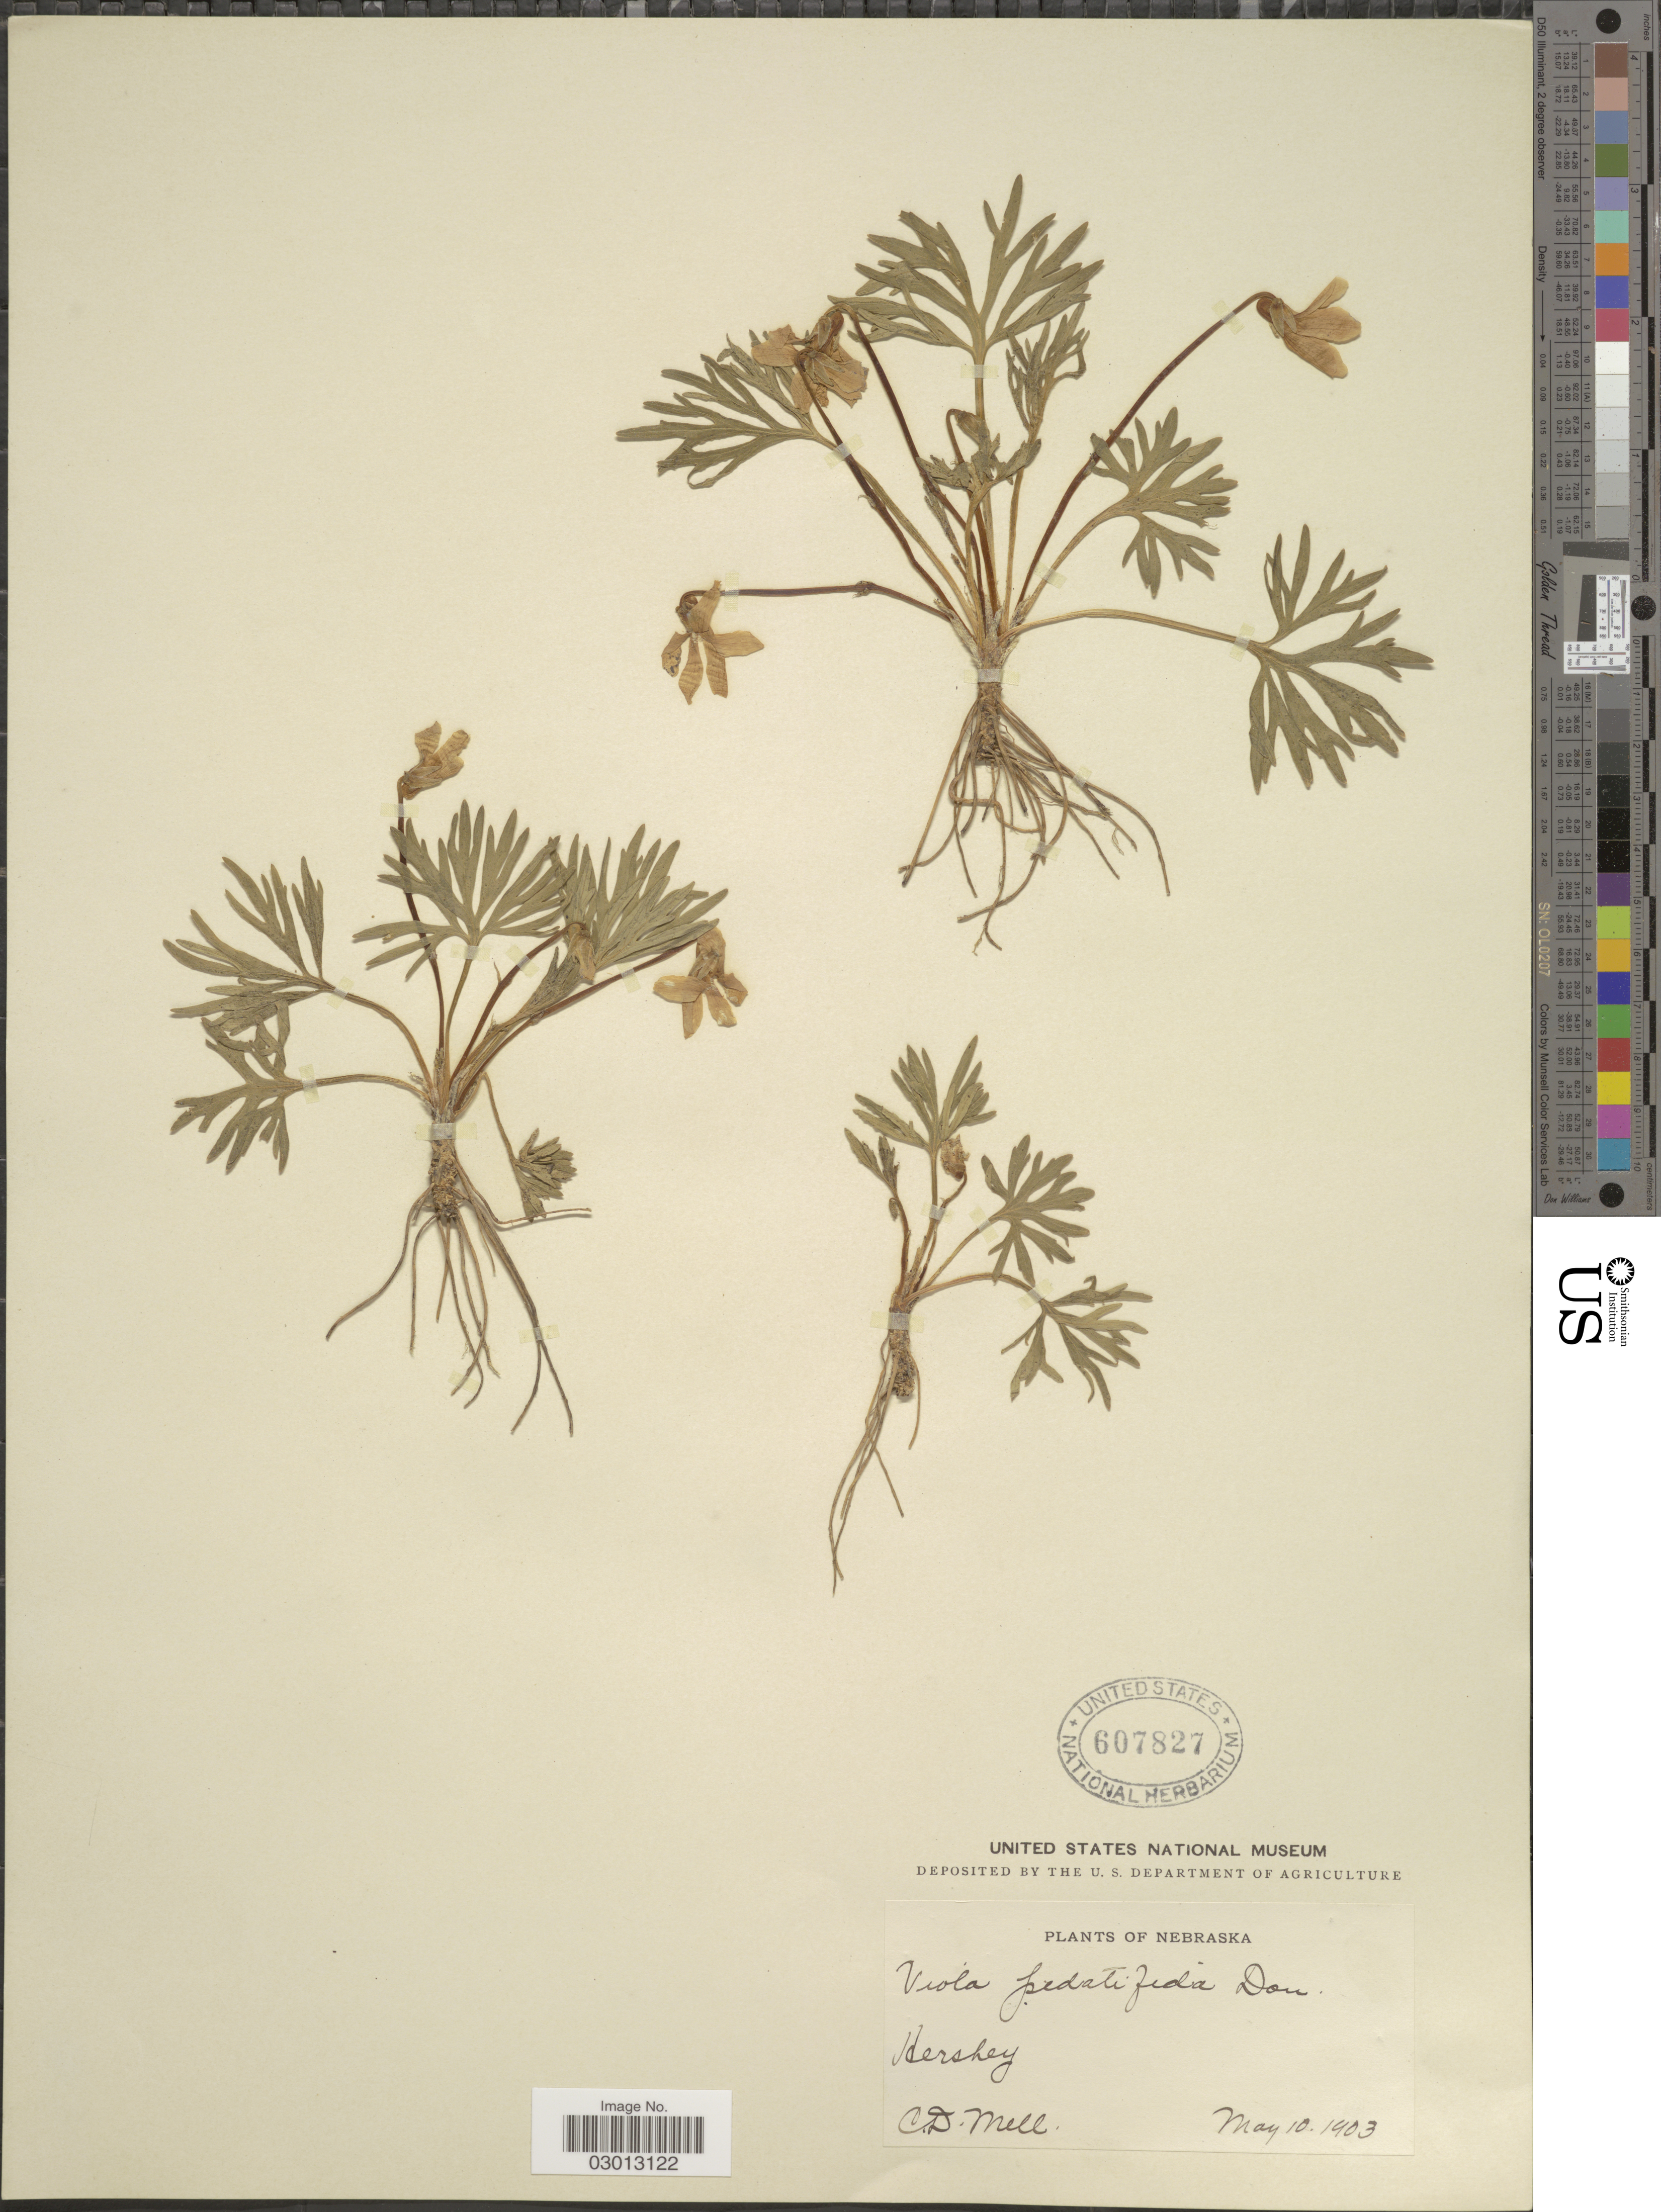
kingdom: Plantae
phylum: Tracheophyta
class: Magnoliopsida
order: Malpighiales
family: Violaceae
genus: Viola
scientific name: Viola pedatifida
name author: G. Don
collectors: C. D. Mell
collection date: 1903-05-10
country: United States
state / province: Nebraska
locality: Hershey.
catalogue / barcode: US 607827